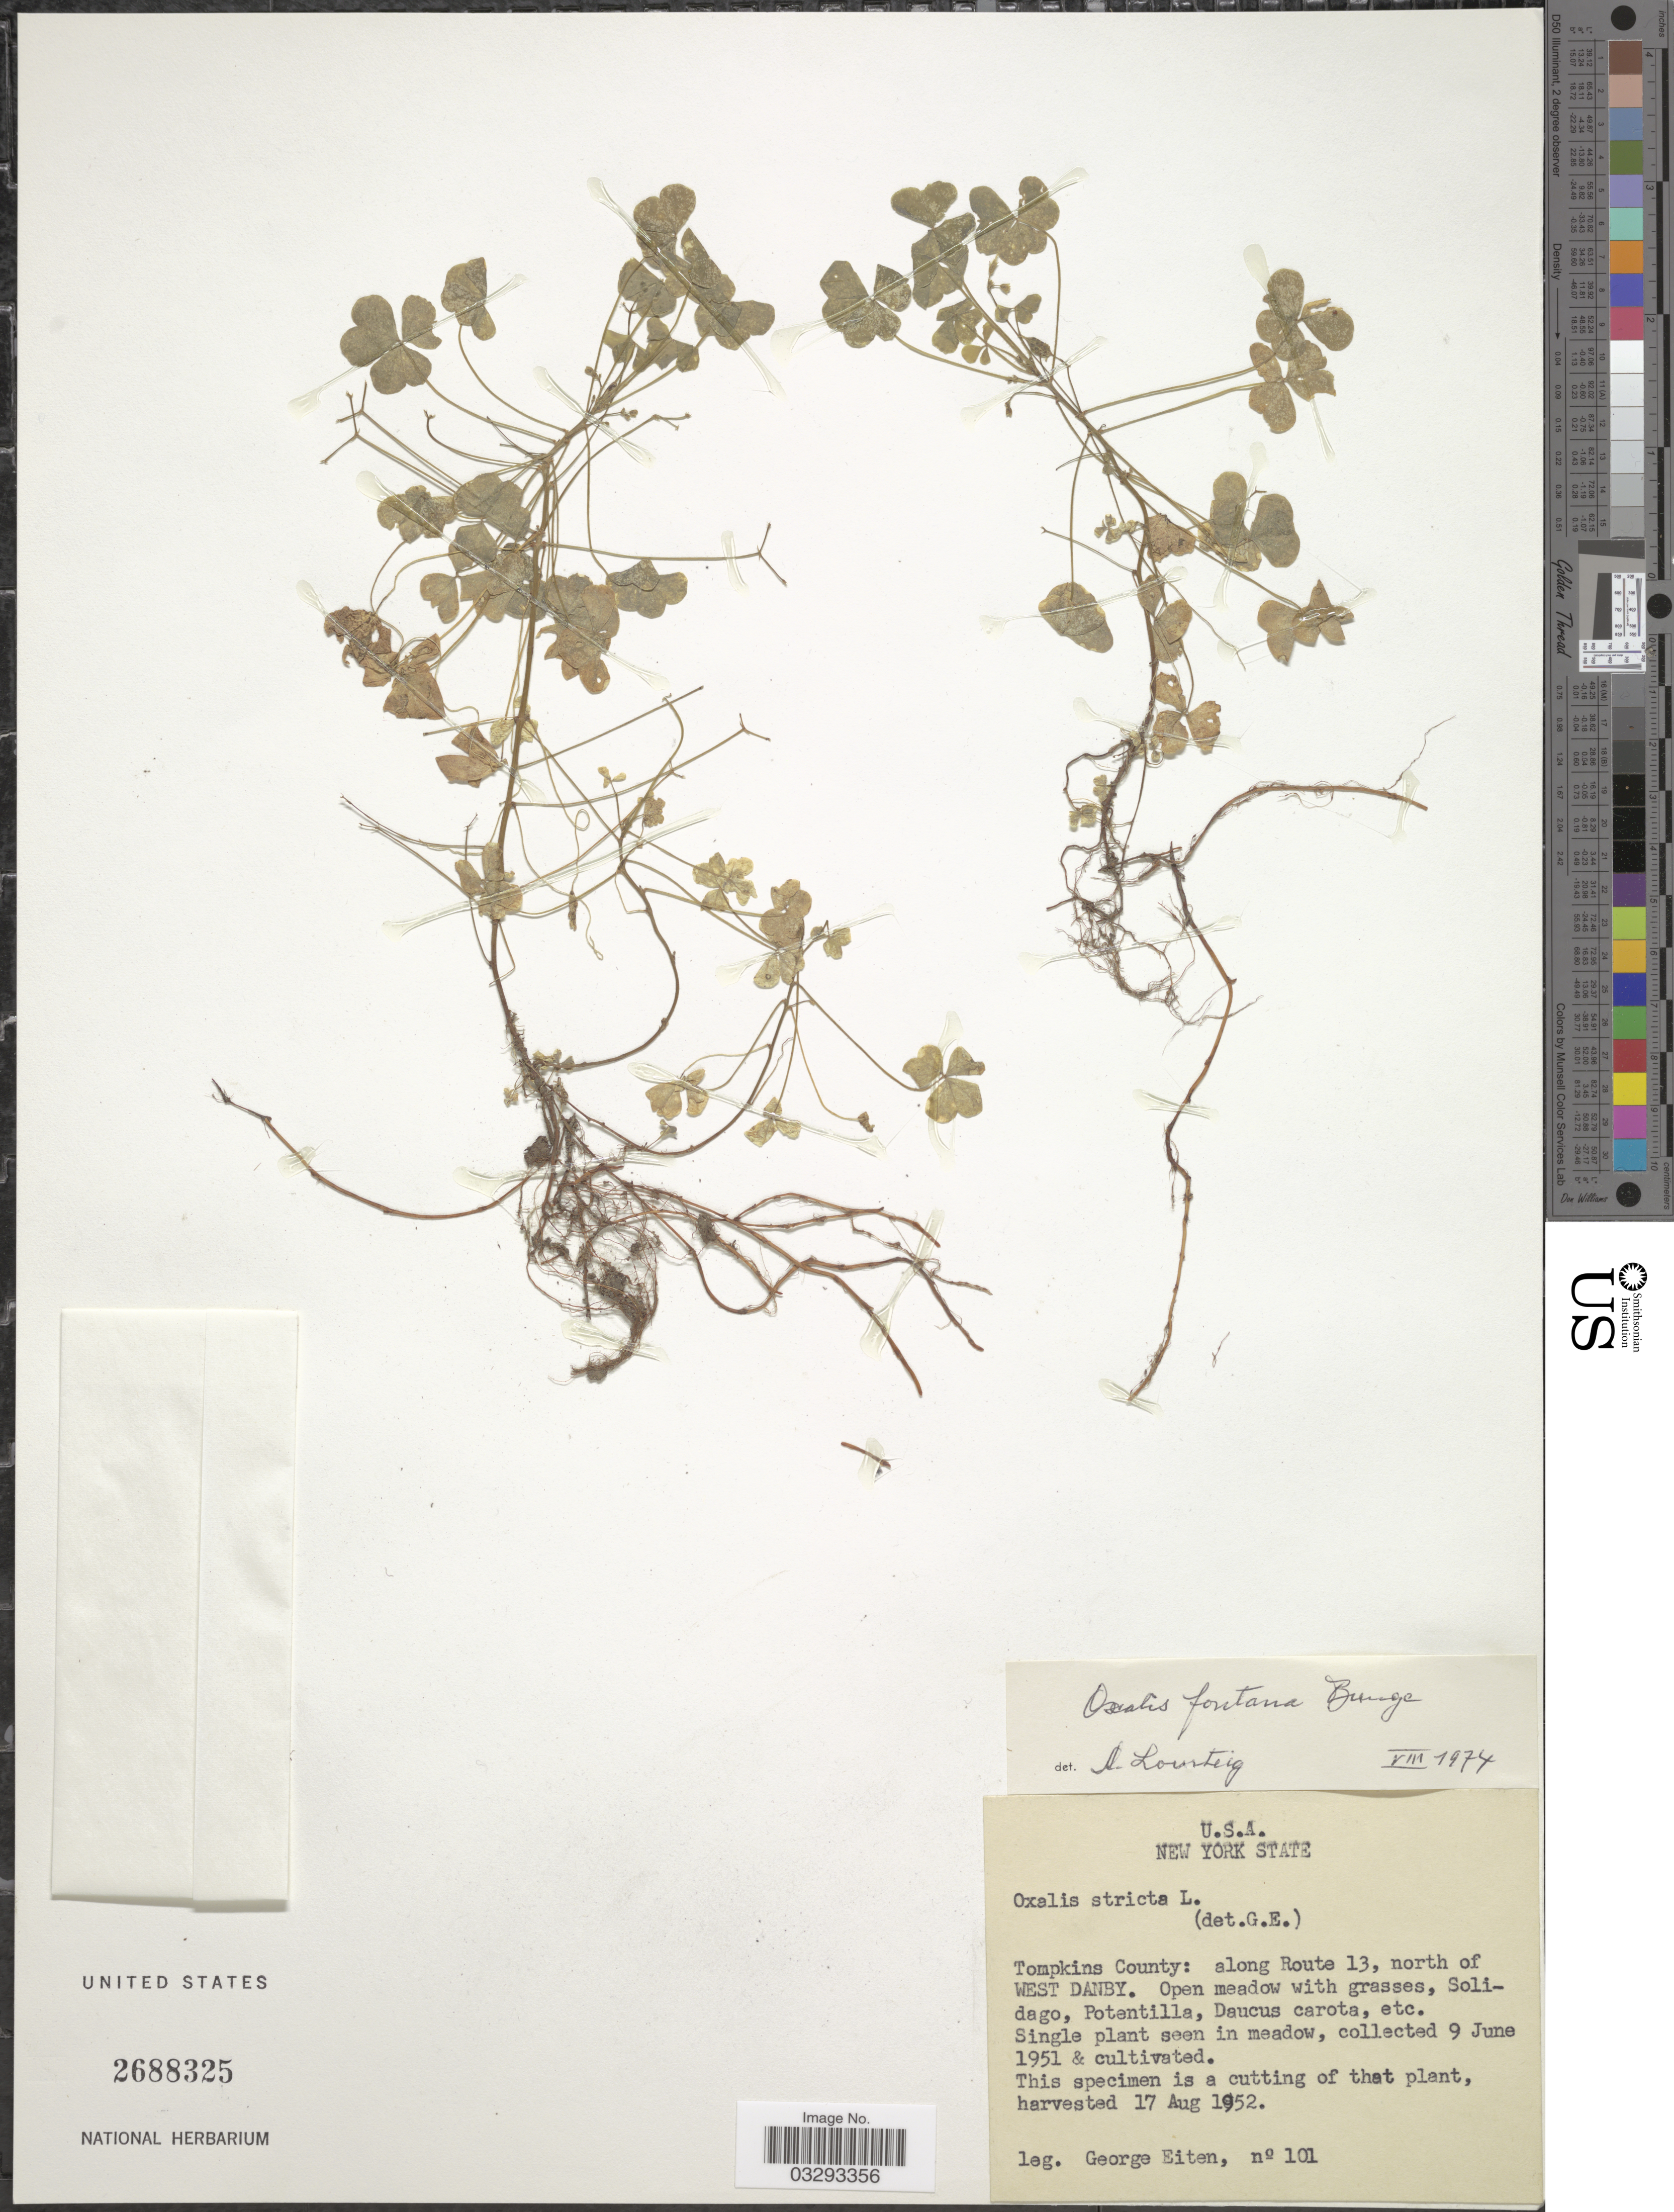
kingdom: Plantae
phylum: Tracheophyta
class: Magnoliopsida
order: Oxalidales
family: Oxalidaceae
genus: Oxalis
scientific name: Oxalis fontana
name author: Bunge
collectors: G. Eiten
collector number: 101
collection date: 1952-08-17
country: United States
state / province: New York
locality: Tompkins County: along Route 13, north of West Danby.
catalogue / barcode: US 2688325